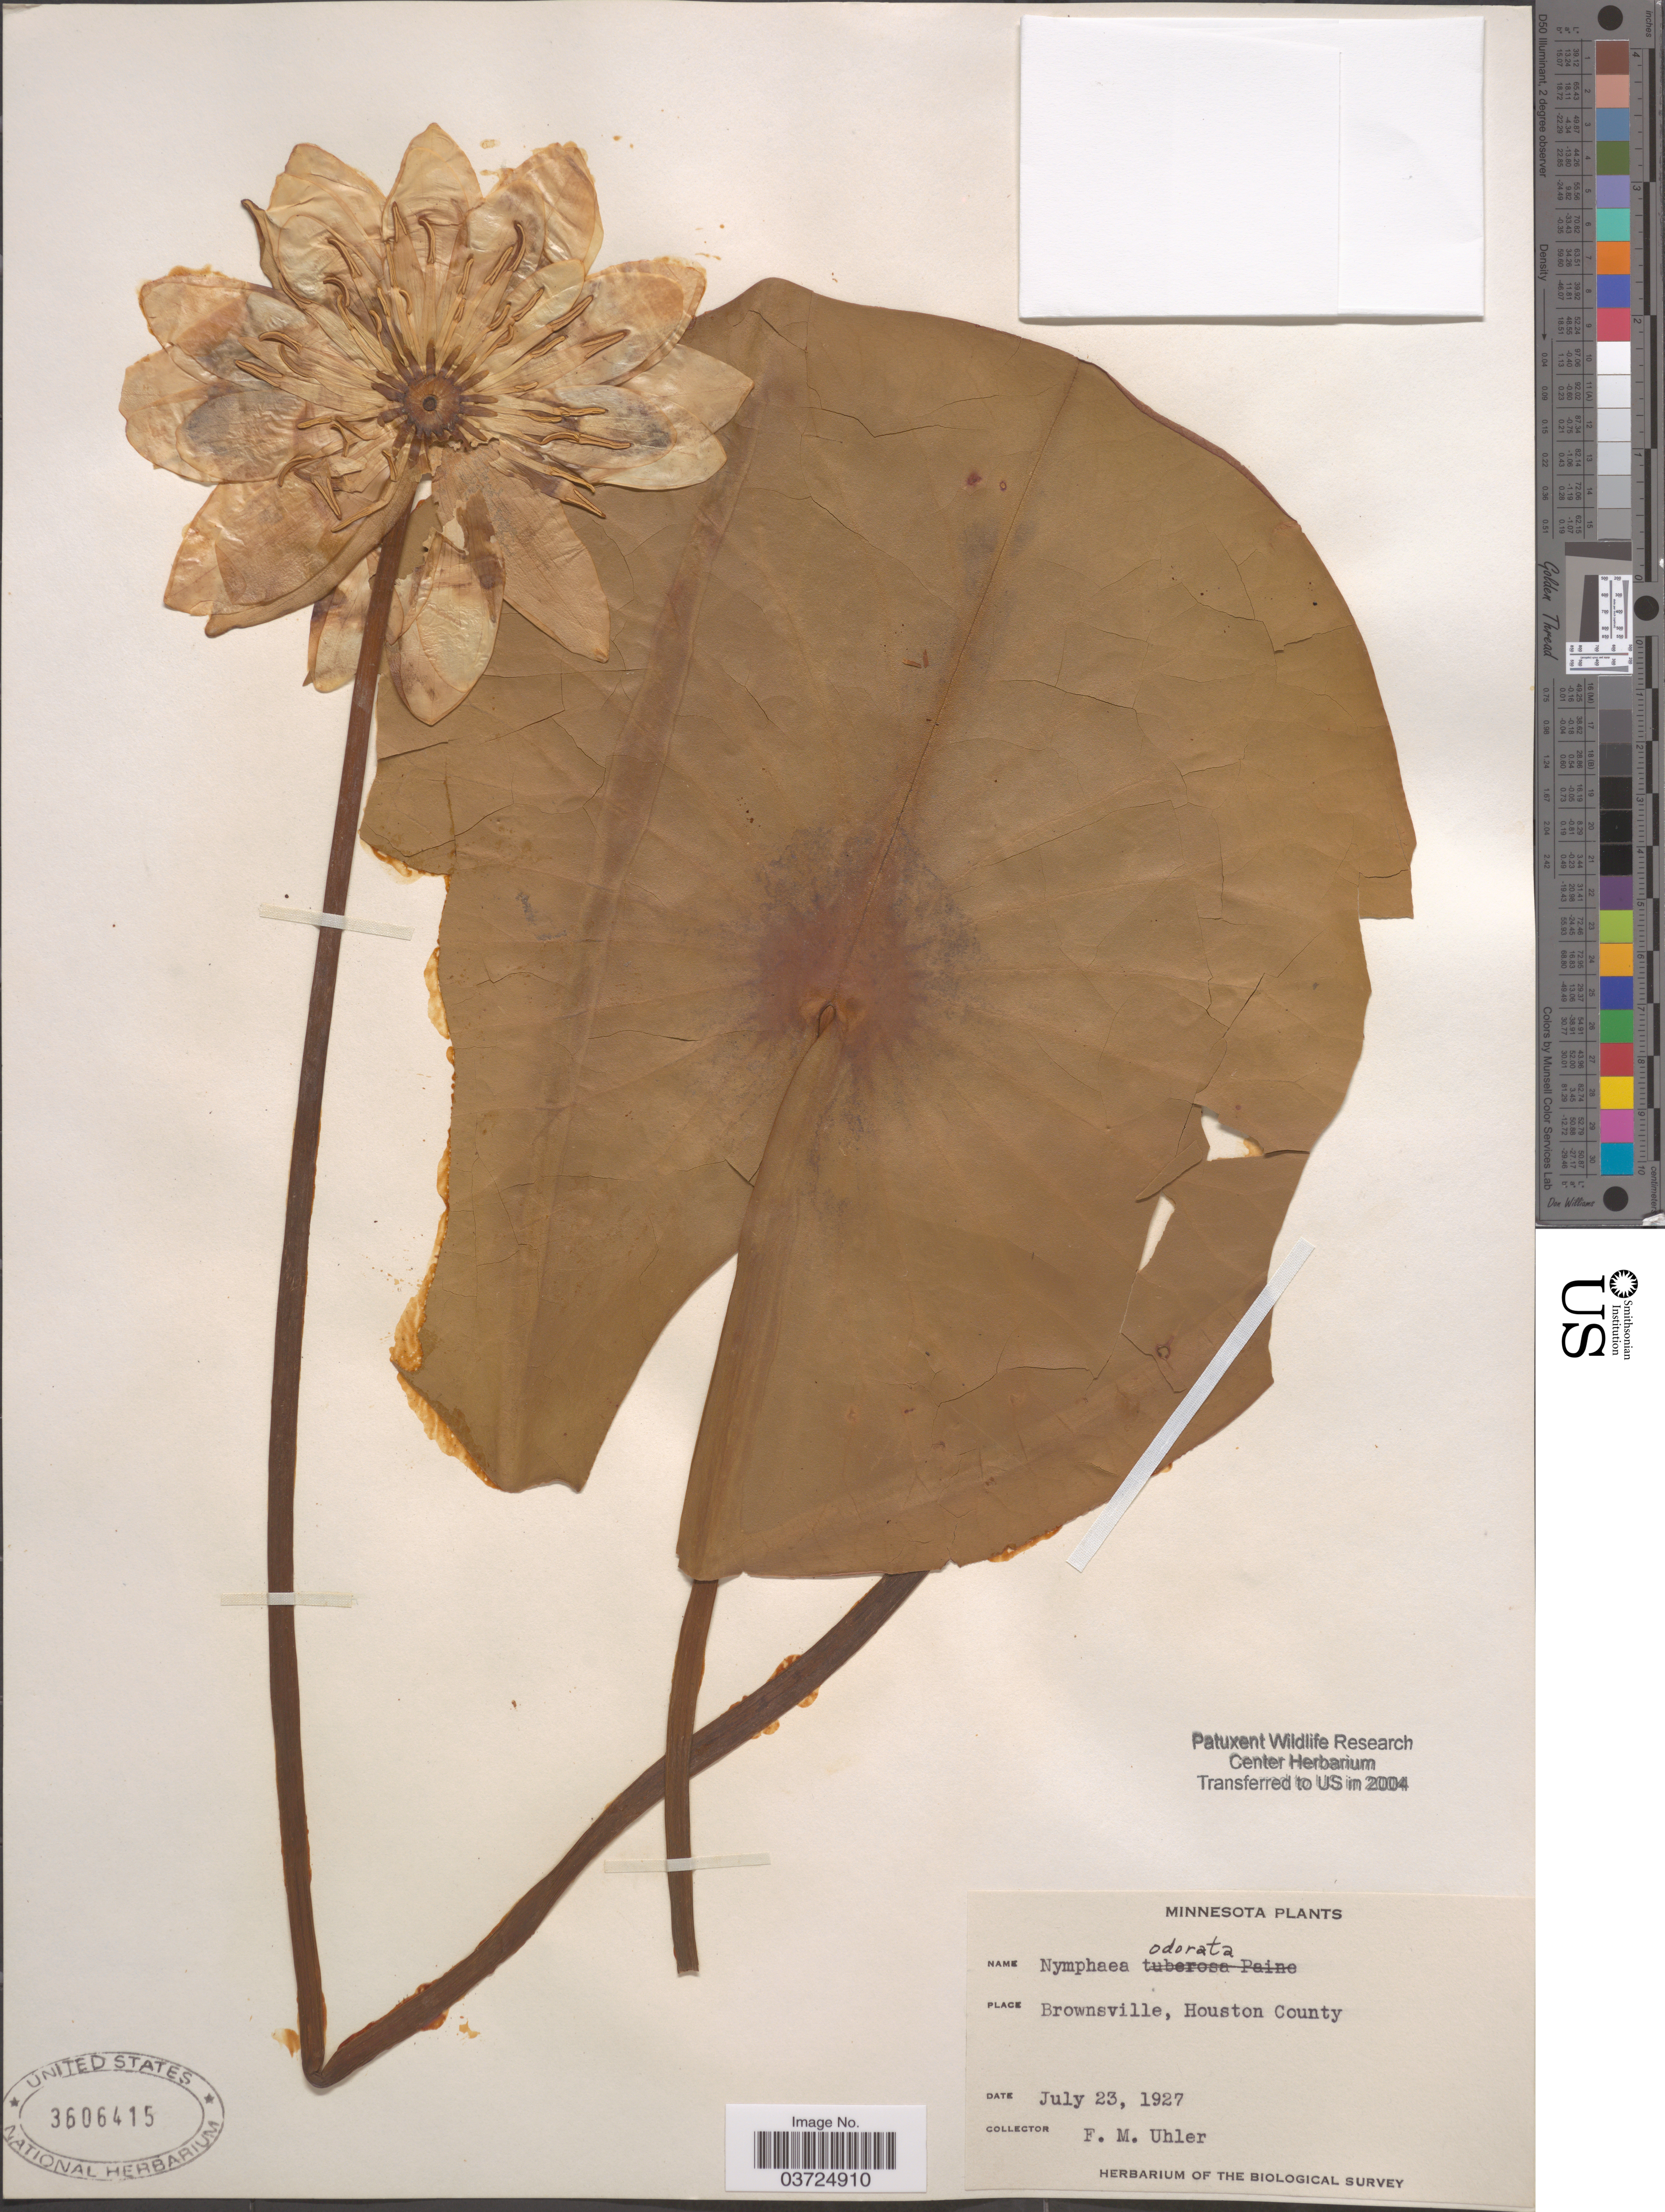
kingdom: Plantae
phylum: Tracheophyta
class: Magnoliopsida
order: Nymphaeales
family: Nymphaeaceae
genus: Nymphaea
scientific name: Nymphaea odorata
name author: Aiton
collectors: F. M. Uhler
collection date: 1927-07-23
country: United States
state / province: Minnesota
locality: Brownsville, Houston County.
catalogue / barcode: US 3606415